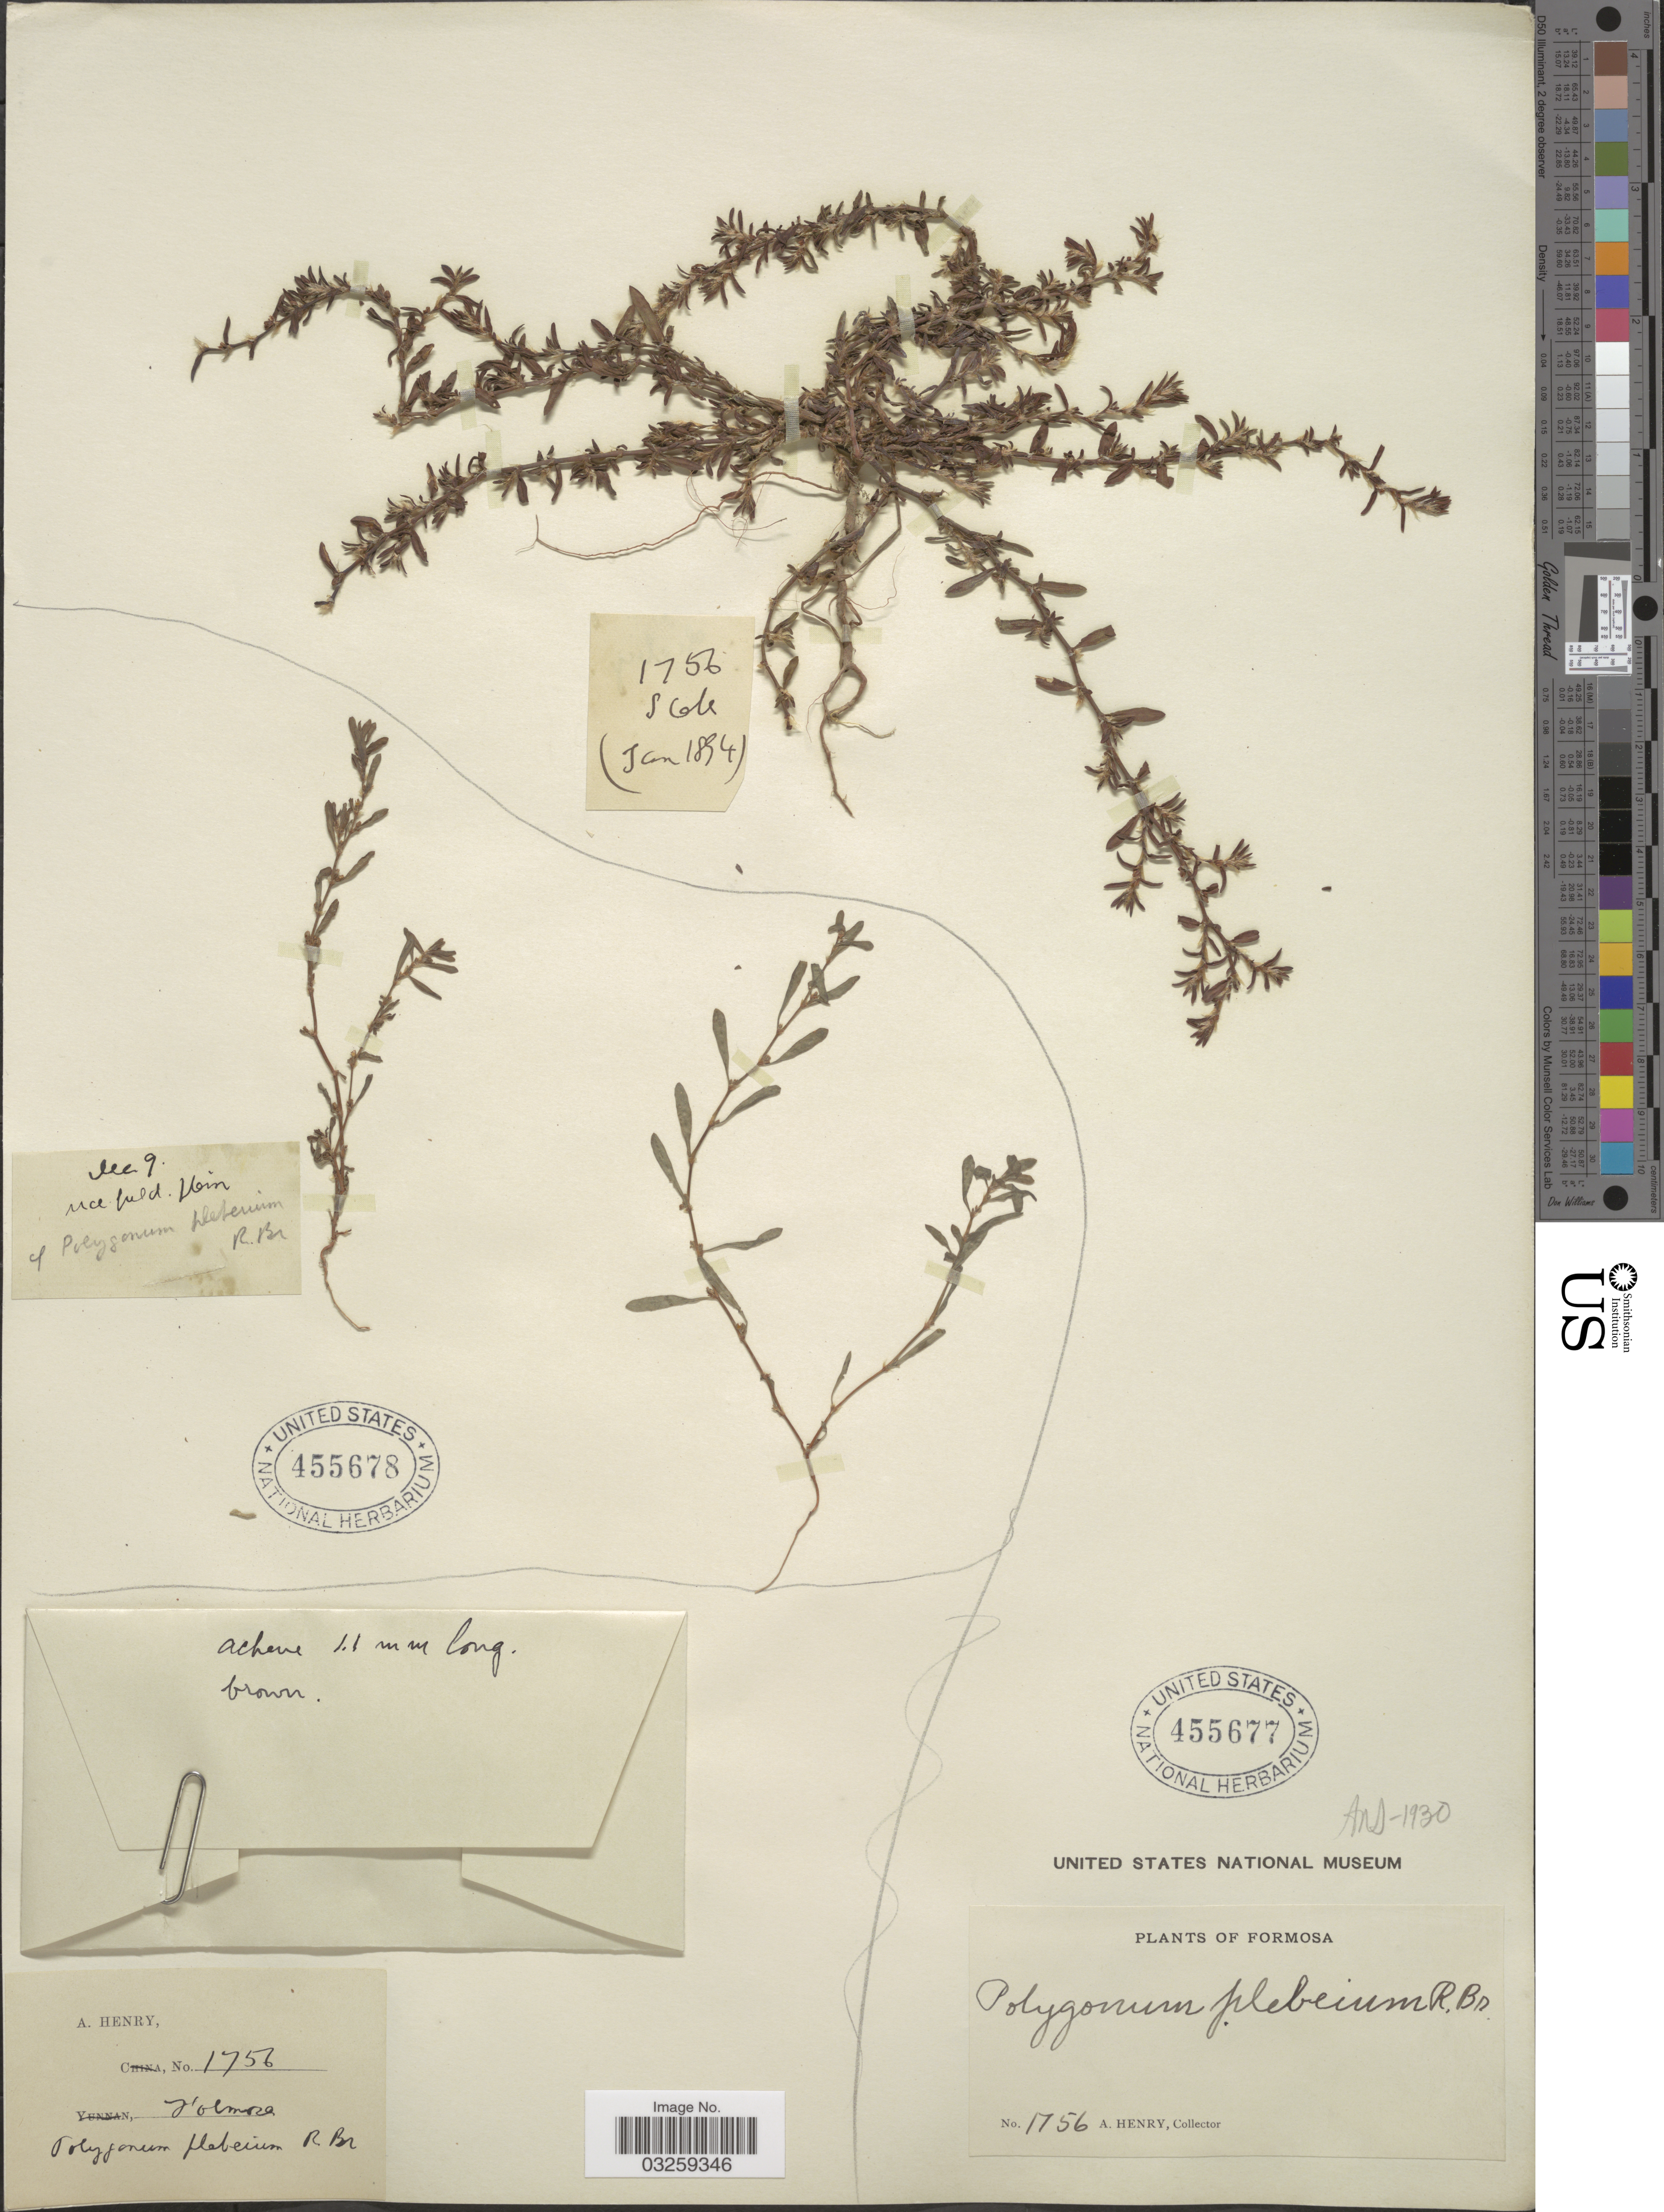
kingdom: Plantae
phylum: Tracheophyta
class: Magnoliopsida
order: Caryophyllales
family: Polygonaceae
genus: Polygonum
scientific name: Polygonum plebeium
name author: R. Br.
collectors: A. Henry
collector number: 1756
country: Taiwan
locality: Formosa.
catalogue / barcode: US 455677-2